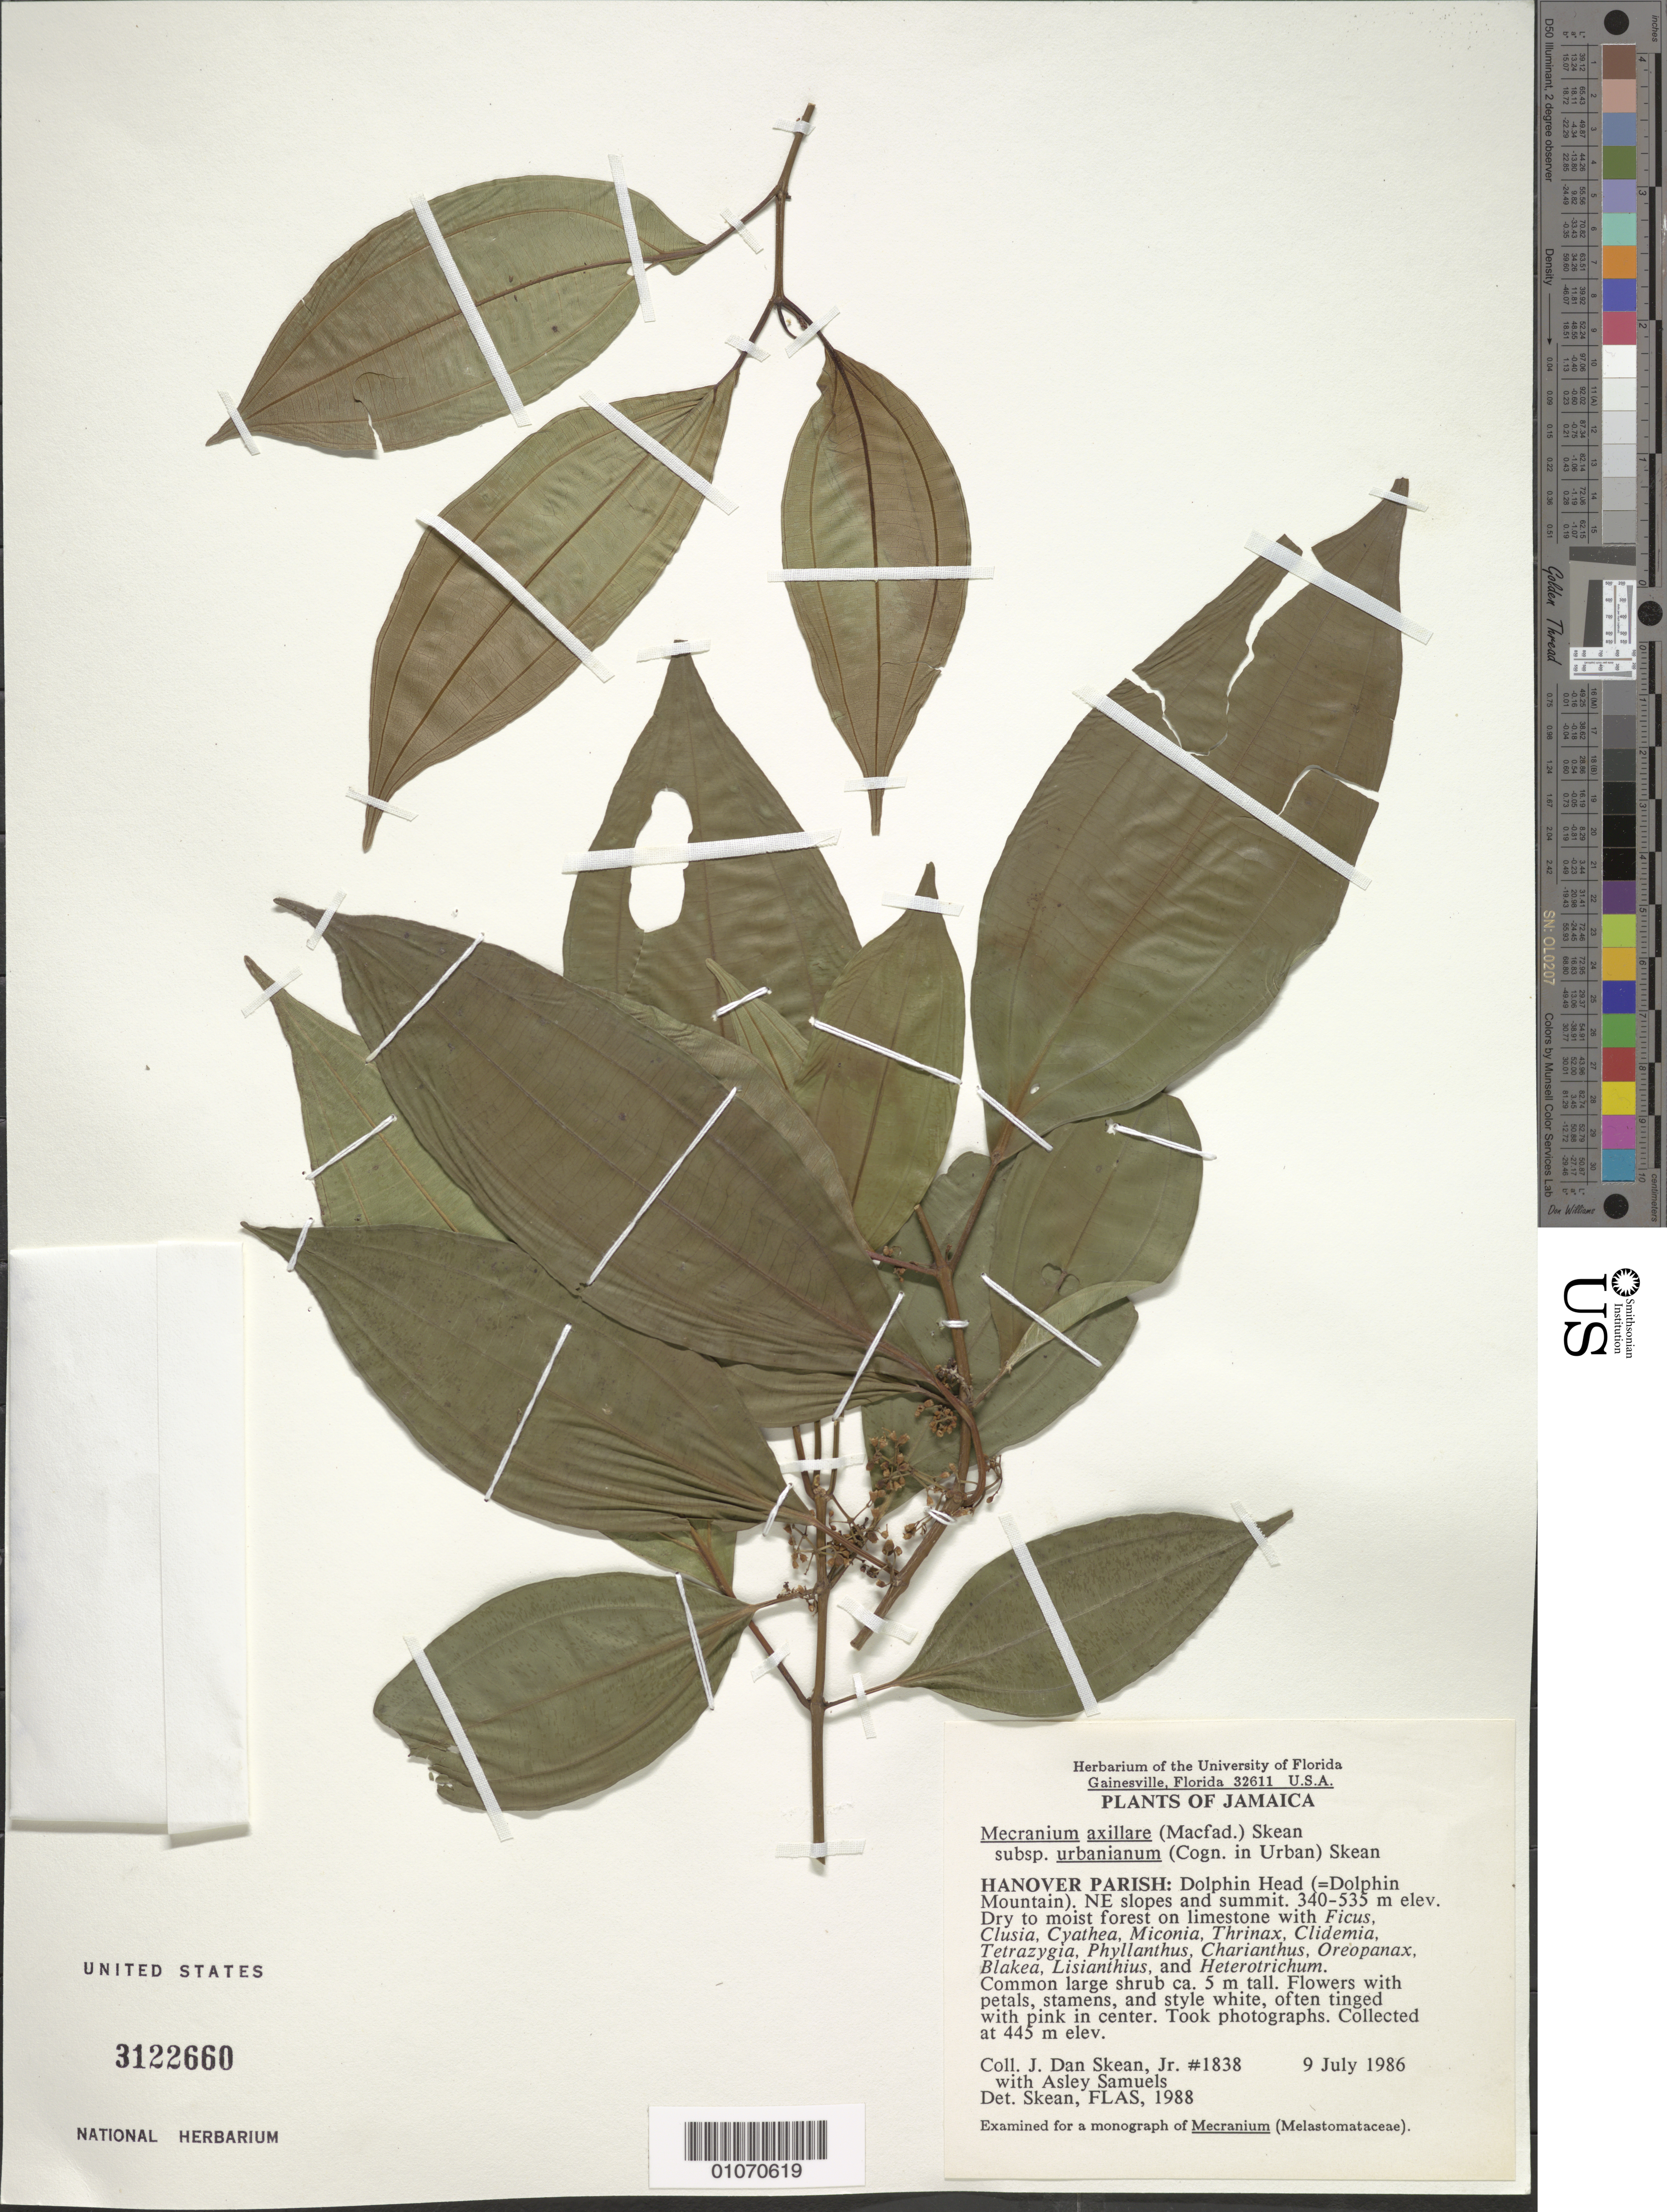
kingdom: Plantae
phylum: Tracheophyta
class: Magnoliopsida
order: Myrtales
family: Melastomataceae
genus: Mecranium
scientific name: Mecranium axillare subsp. urbanianum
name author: (Cogn.) Skean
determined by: Skean, J. D., Jr.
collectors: J. D. Skean & A. Samuels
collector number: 1838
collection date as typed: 09 Jul 1986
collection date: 1986-07-09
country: Jamaica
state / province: Hanover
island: Jamaica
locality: Dolphin Head (=Dolphin Mountain); NE slopes and summit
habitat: Dry to moist forest on limestone with Ficus, Clusia, Cyathea, Miconia, Thrinax, Clidemia, Tetrazygia, Phyllanthus, Charianthus, Oreopanax, Blakea, Lisianthius, Heterotrichum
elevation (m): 340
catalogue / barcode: US 3122660